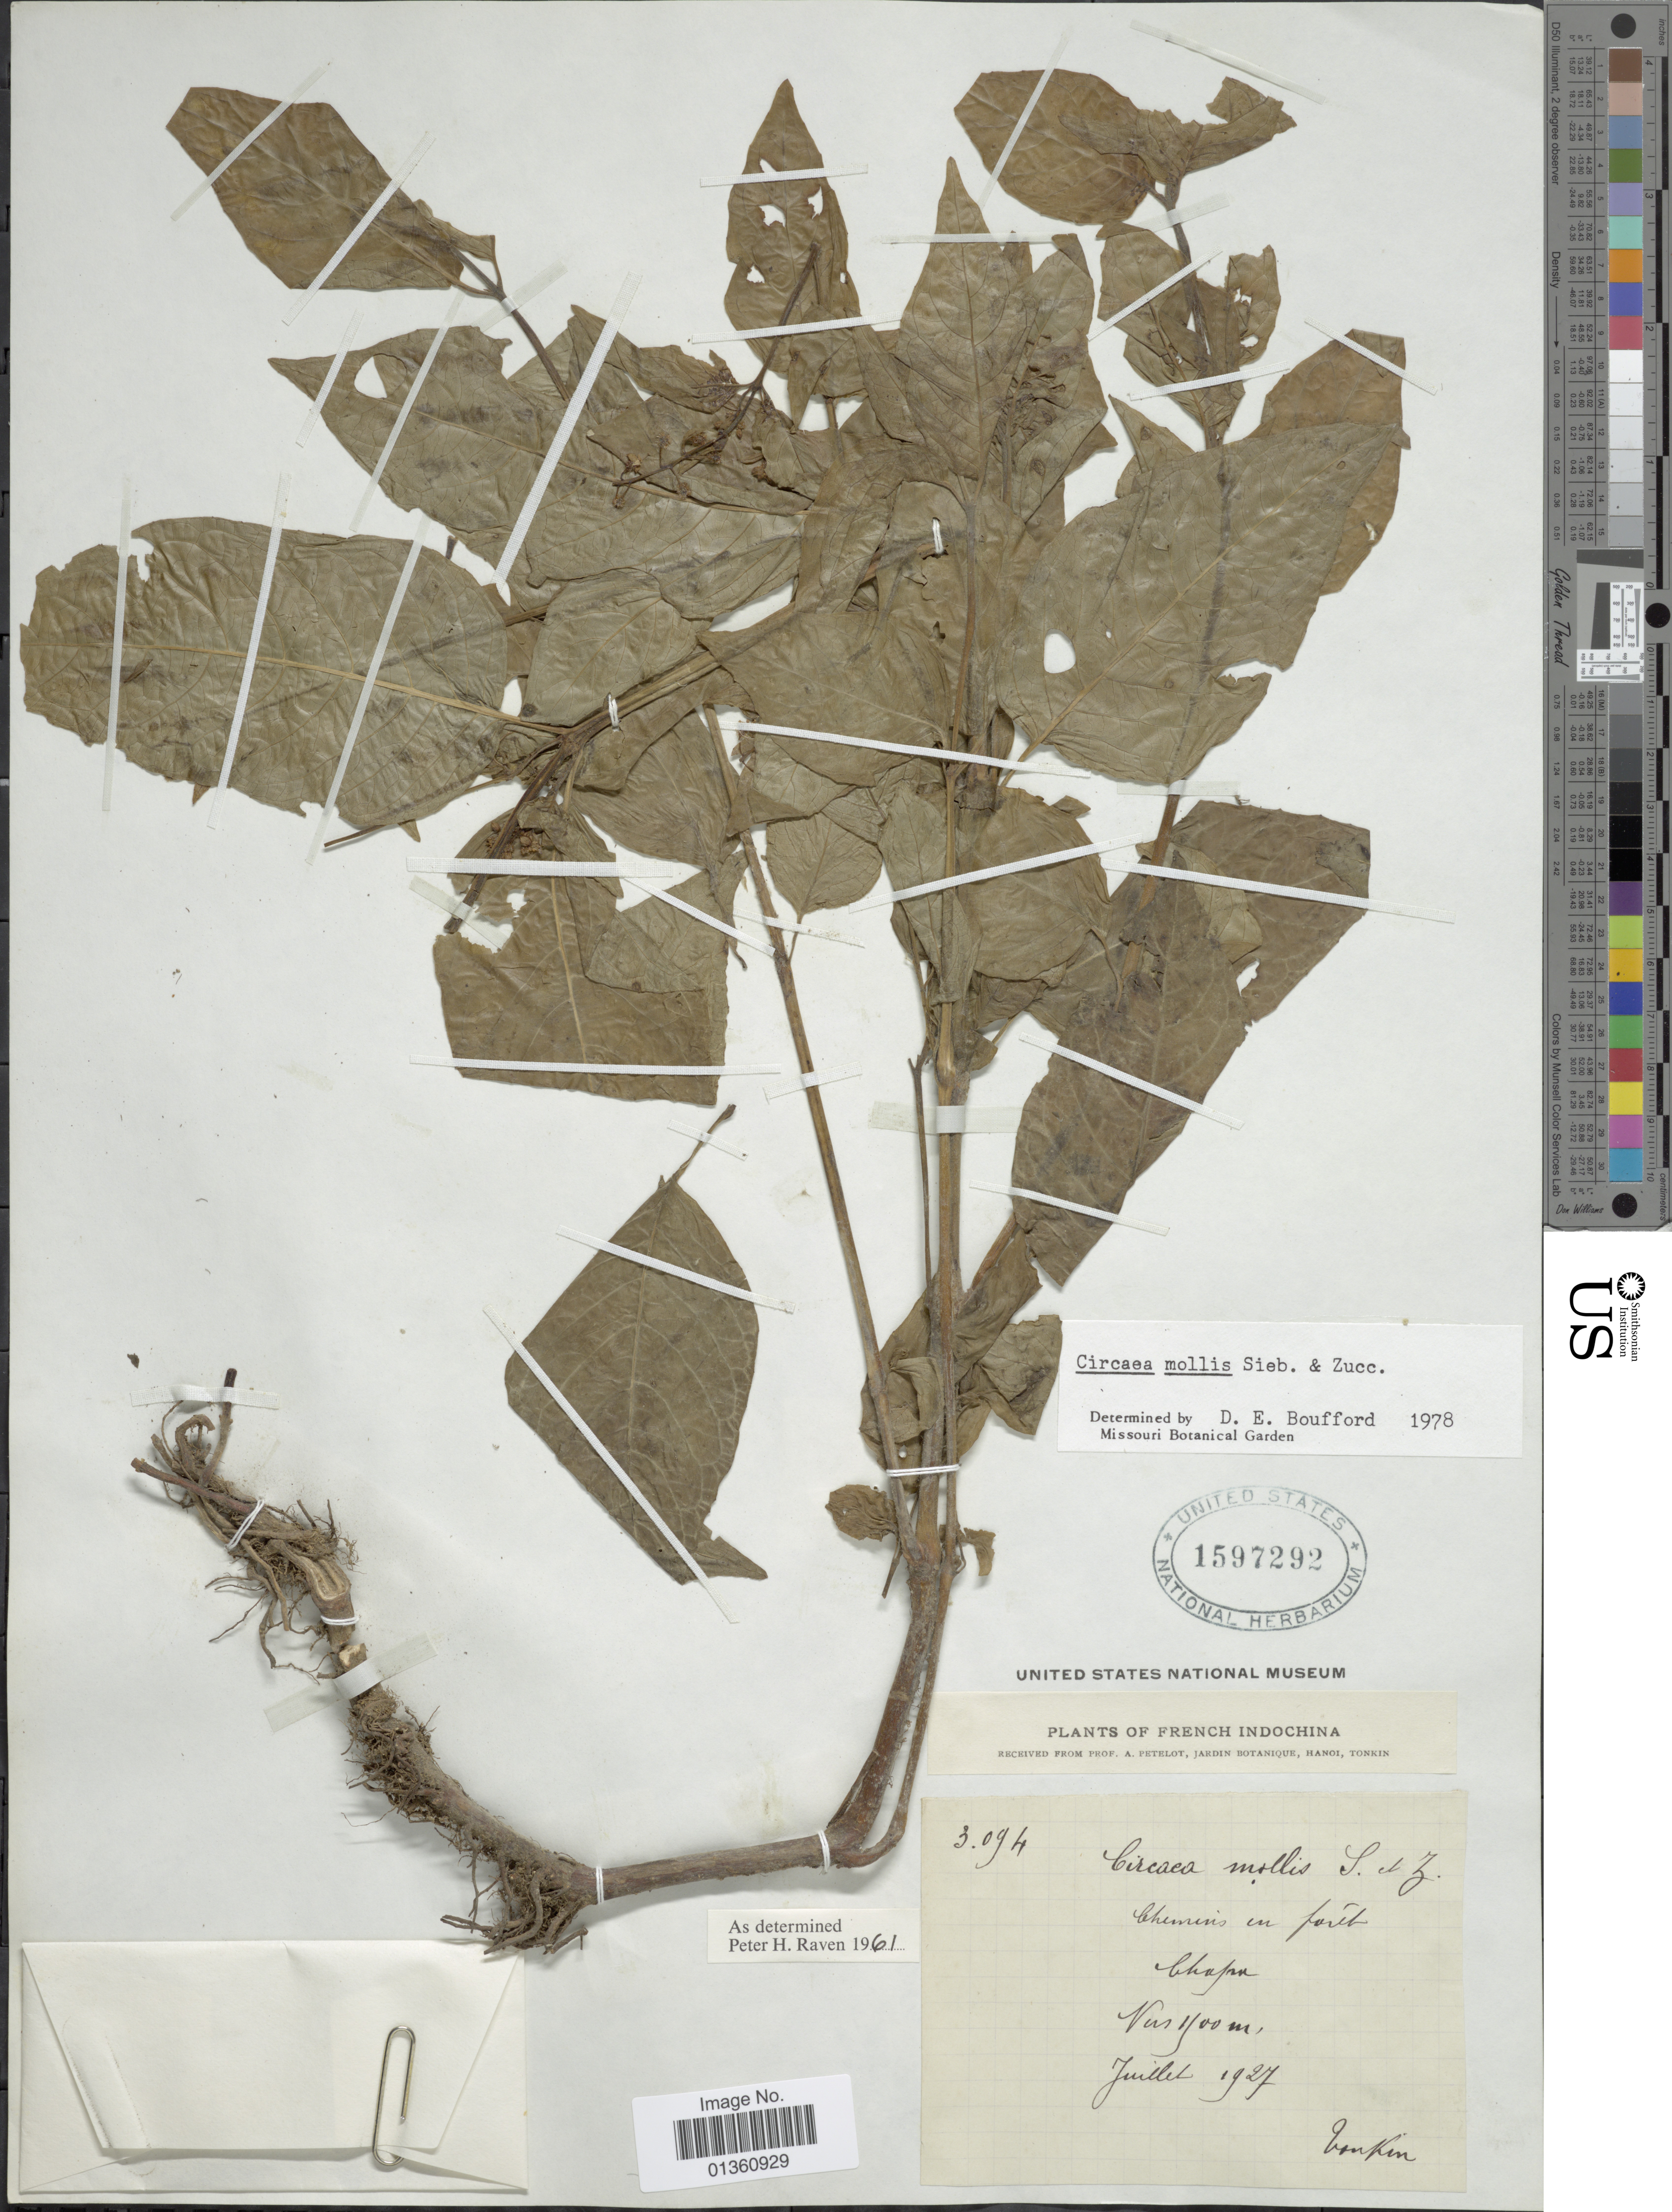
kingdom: Plantae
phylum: Tracheophyta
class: Magnoliopsida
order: Myrtales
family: Onagraceae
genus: Circaea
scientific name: Circaea mollis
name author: Siebold & Zucc.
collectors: A. Petelot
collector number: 3094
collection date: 1927-07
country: Vietnam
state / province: Lào Cai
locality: Tonkin. Chapa [interpreted]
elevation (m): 1500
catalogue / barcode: US 1597292